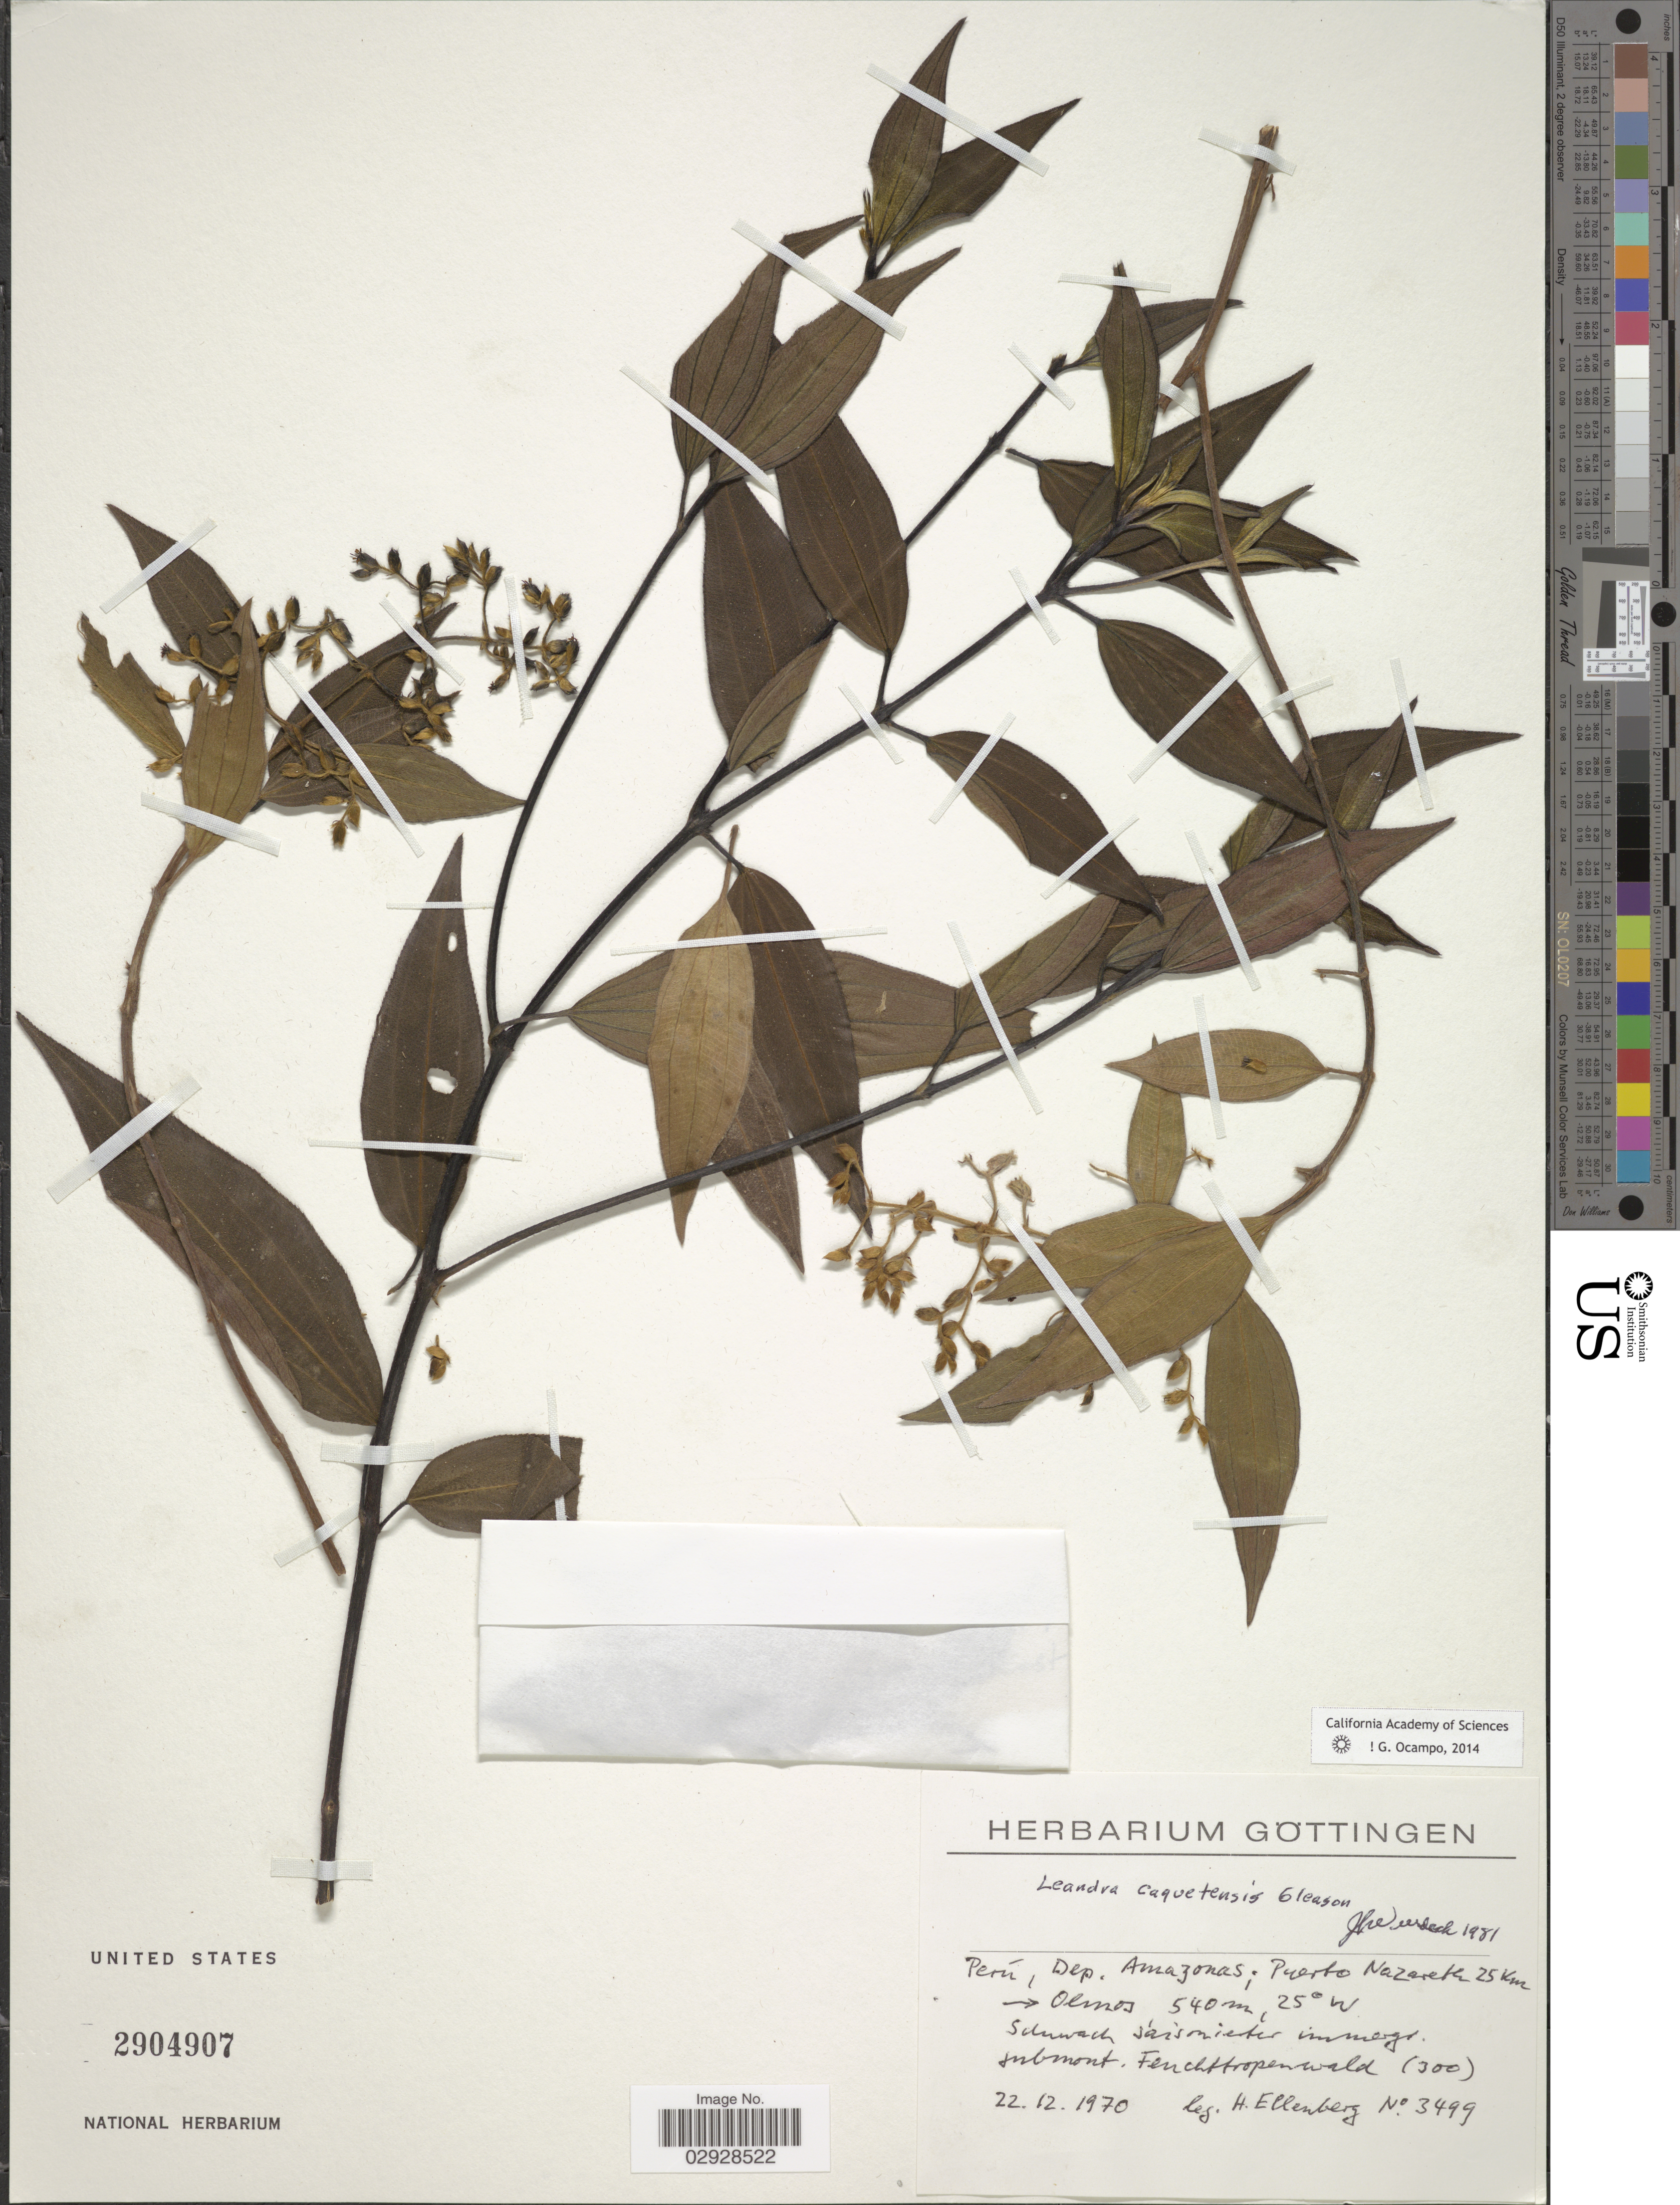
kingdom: Plantae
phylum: Tracheophyta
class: Magnoliopsida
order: Myrtales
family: Melastomataceae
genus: Leandra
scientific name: Leandra caquetensis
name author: Gleason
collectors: H. Ellenberg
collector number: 3499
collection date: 1970-12-22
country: Peru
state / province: Amazonas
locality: Puerto Nazareth, 25 km --> Olmos, Dep. Amazonas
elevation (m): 540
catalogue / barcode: US 2904907